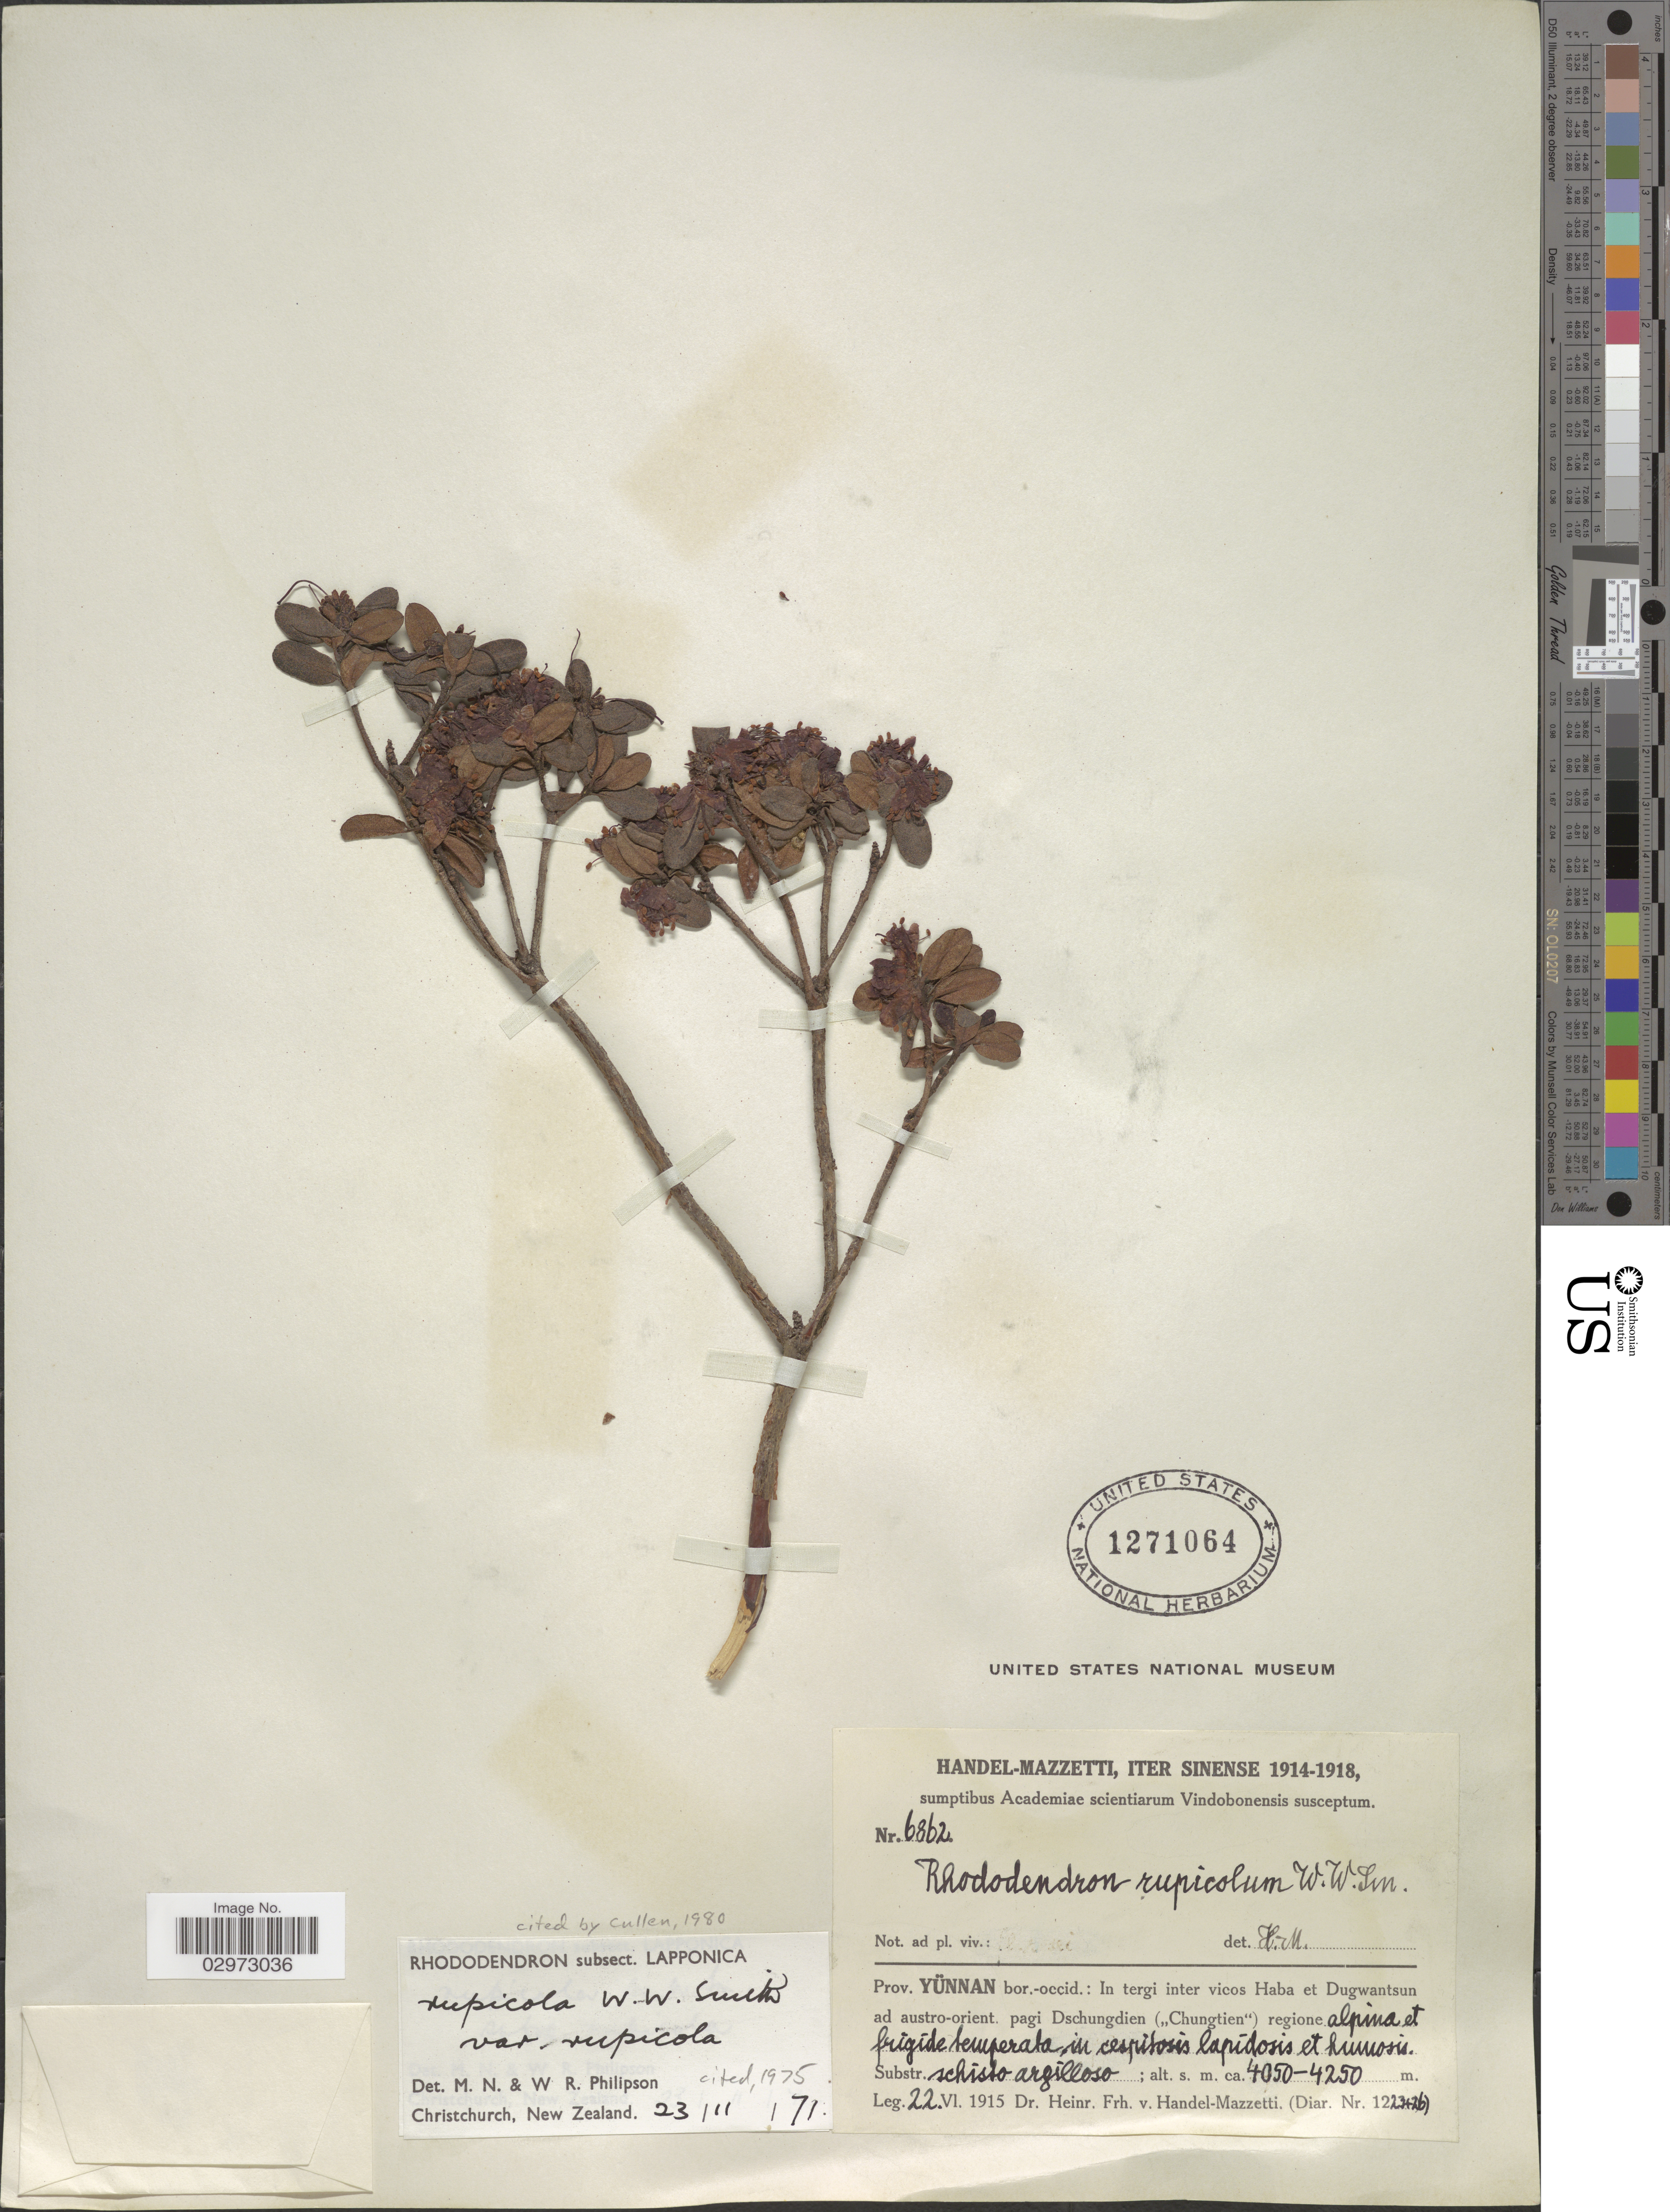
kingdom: Plantae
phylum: Tracheophyta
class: Magnoliopsida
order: Ericales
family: Ericaceae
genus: Rhododendron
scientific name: Rhododendron rupicola var. rupicola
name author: W.W. Sm.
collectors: H. Handel-Mazzetti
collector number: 6862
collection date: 1915-06-22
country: China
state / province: Yunnan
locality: Prov. Yünnan bor.-occid.: in tergi inter vicos Haba et Dugwantsun ad austro-orient. pagi Dschungdien ("Chungtien").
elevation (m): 4050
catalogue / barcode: US 1271064